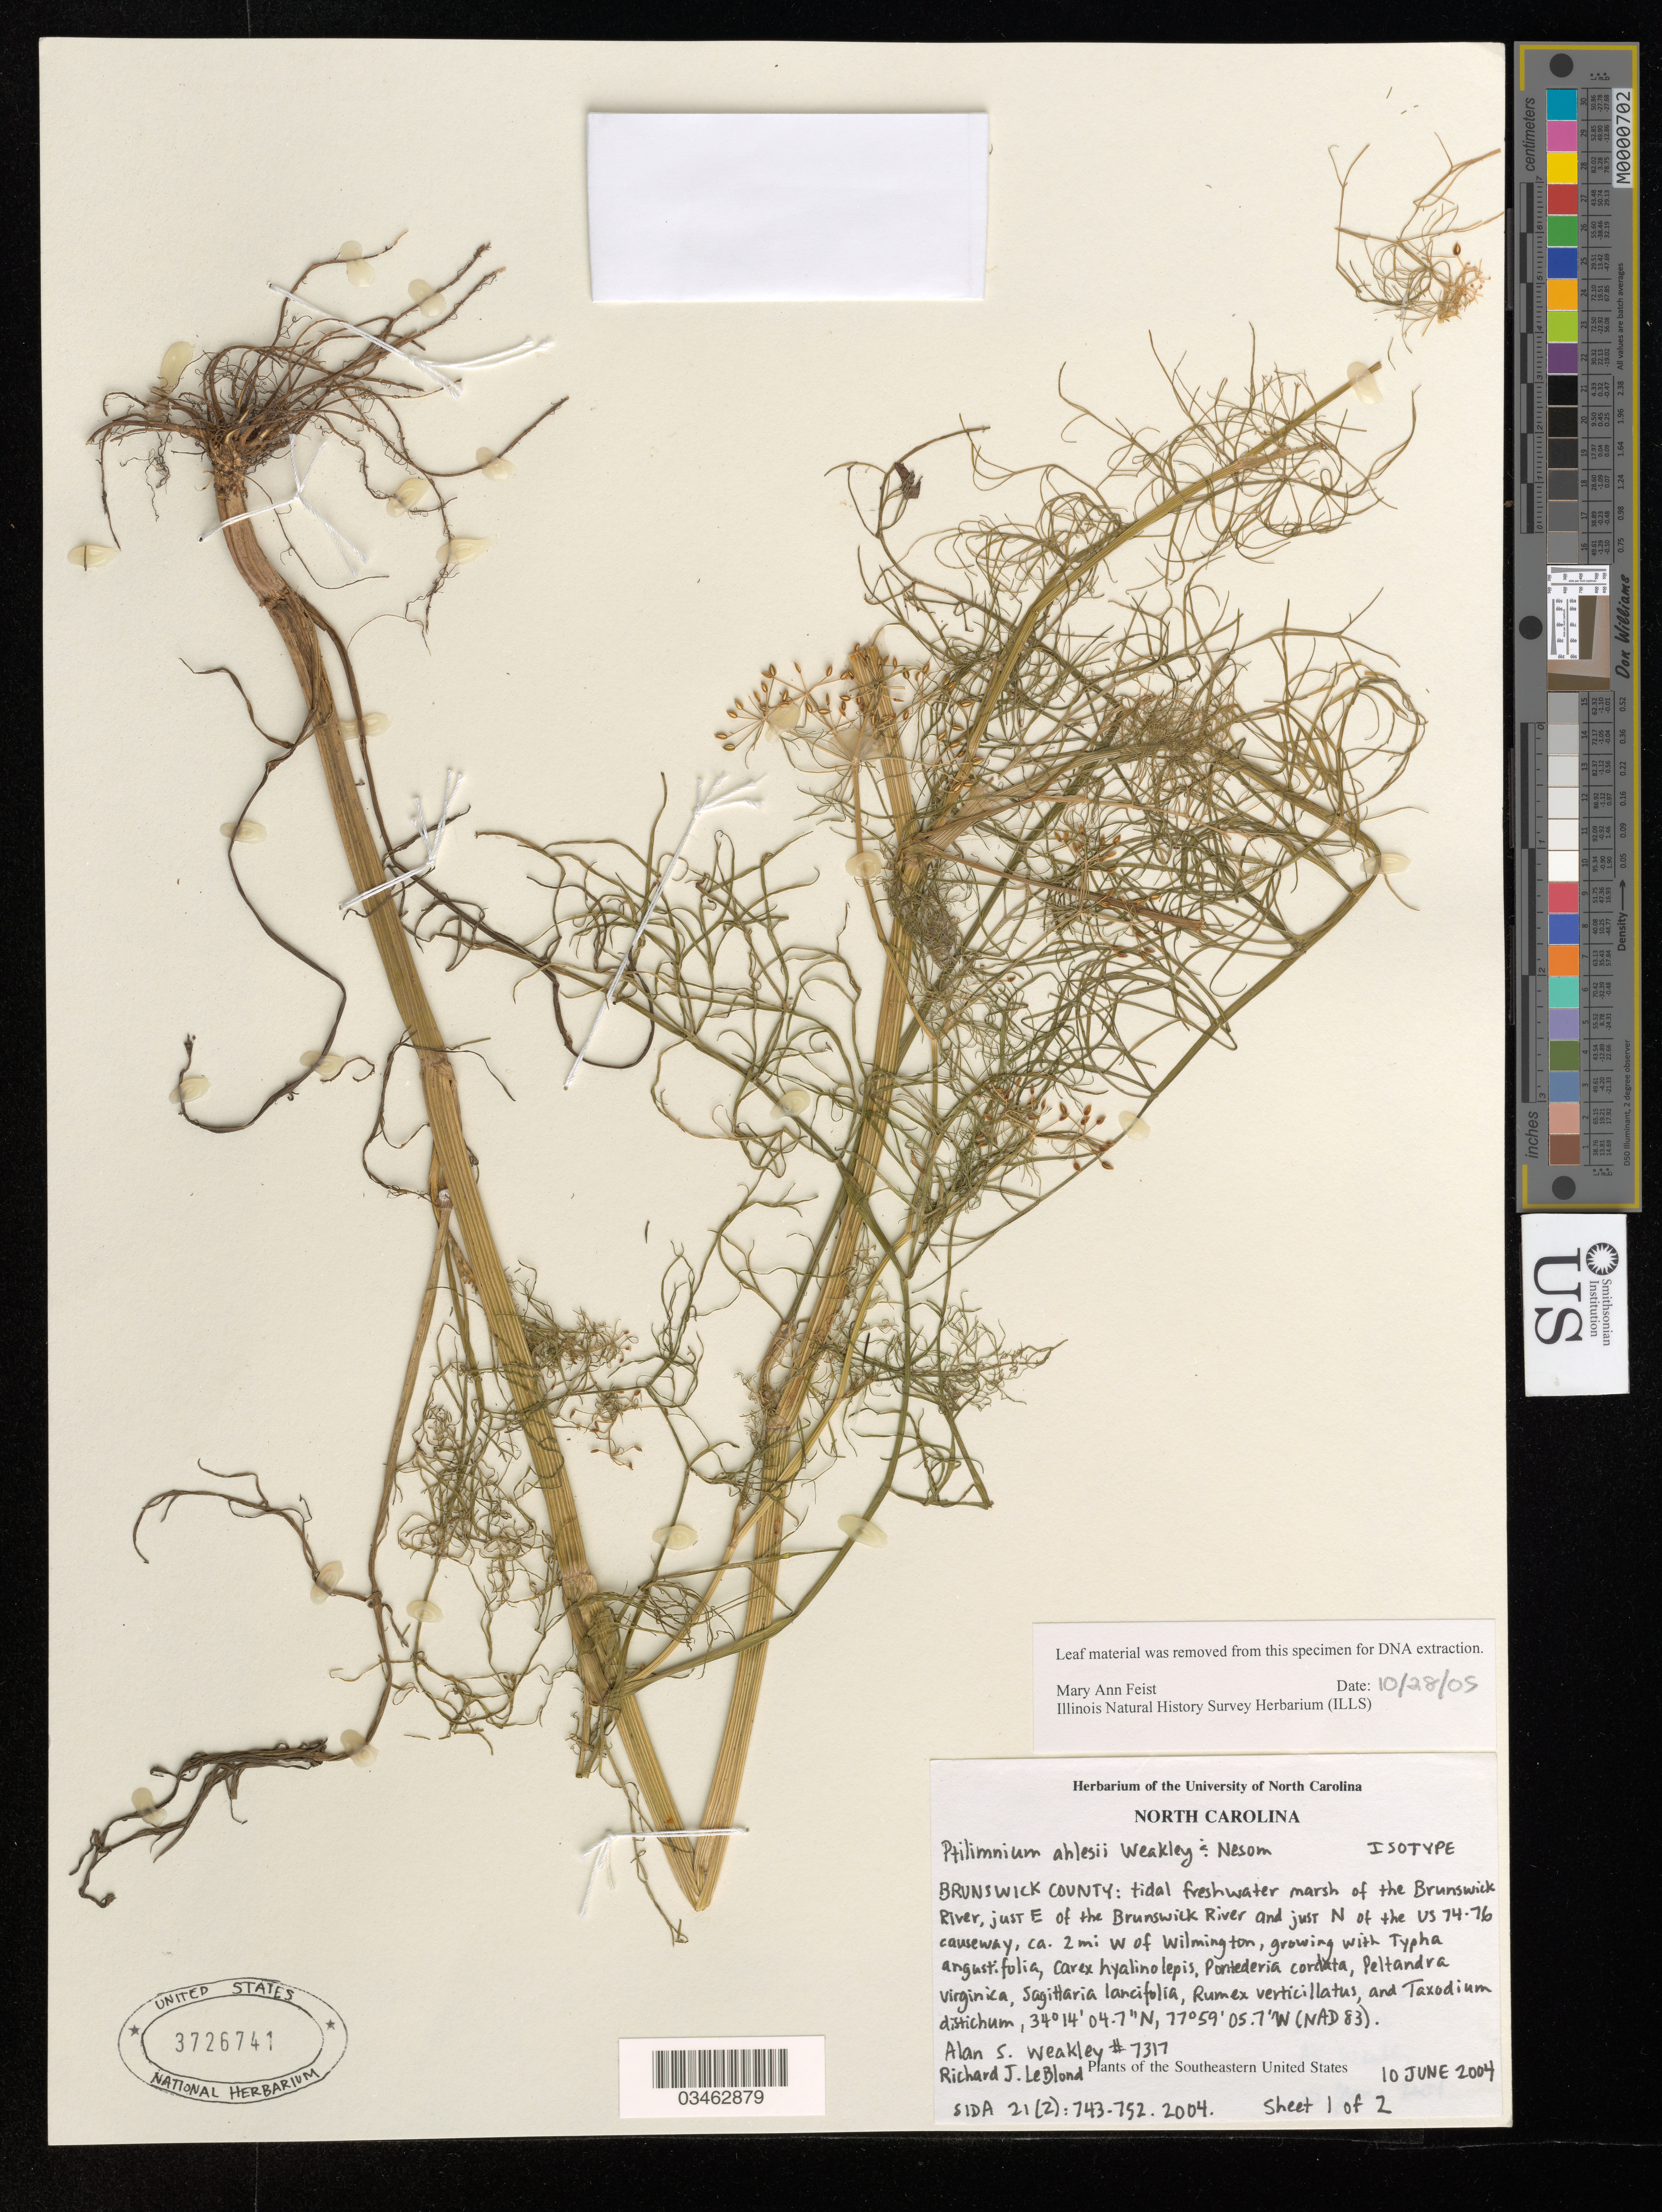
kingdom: Plantae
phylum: Tracheophyta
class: Magnoliopsida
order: Apiales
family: Apiaceae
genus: Ptilimnium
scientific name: Ptilimnium ahlesii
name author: Weakley & G.L. Nesom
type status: Isotype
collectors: A. S. Weakley & R. J. LeBlond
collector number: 7317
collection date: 2004-06-10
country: United States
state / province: North Carolina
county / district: Brunswick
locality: Brunswick River, just E of the Brunswick River and just N of the US 74-76 causeway, ca. 2 mi W of Wilmington.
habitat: tidal freshwater marsh; growing with Typha angustifolia, Carex hyalnolepis, Pontederia cordata, Peltandra virginica, Sagittaria lancifolia, Rumex verticillatus, and Taxodium distichum.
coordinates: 34 14 04.7 N, 77 59' 05.7 W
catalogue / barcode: US 3726741